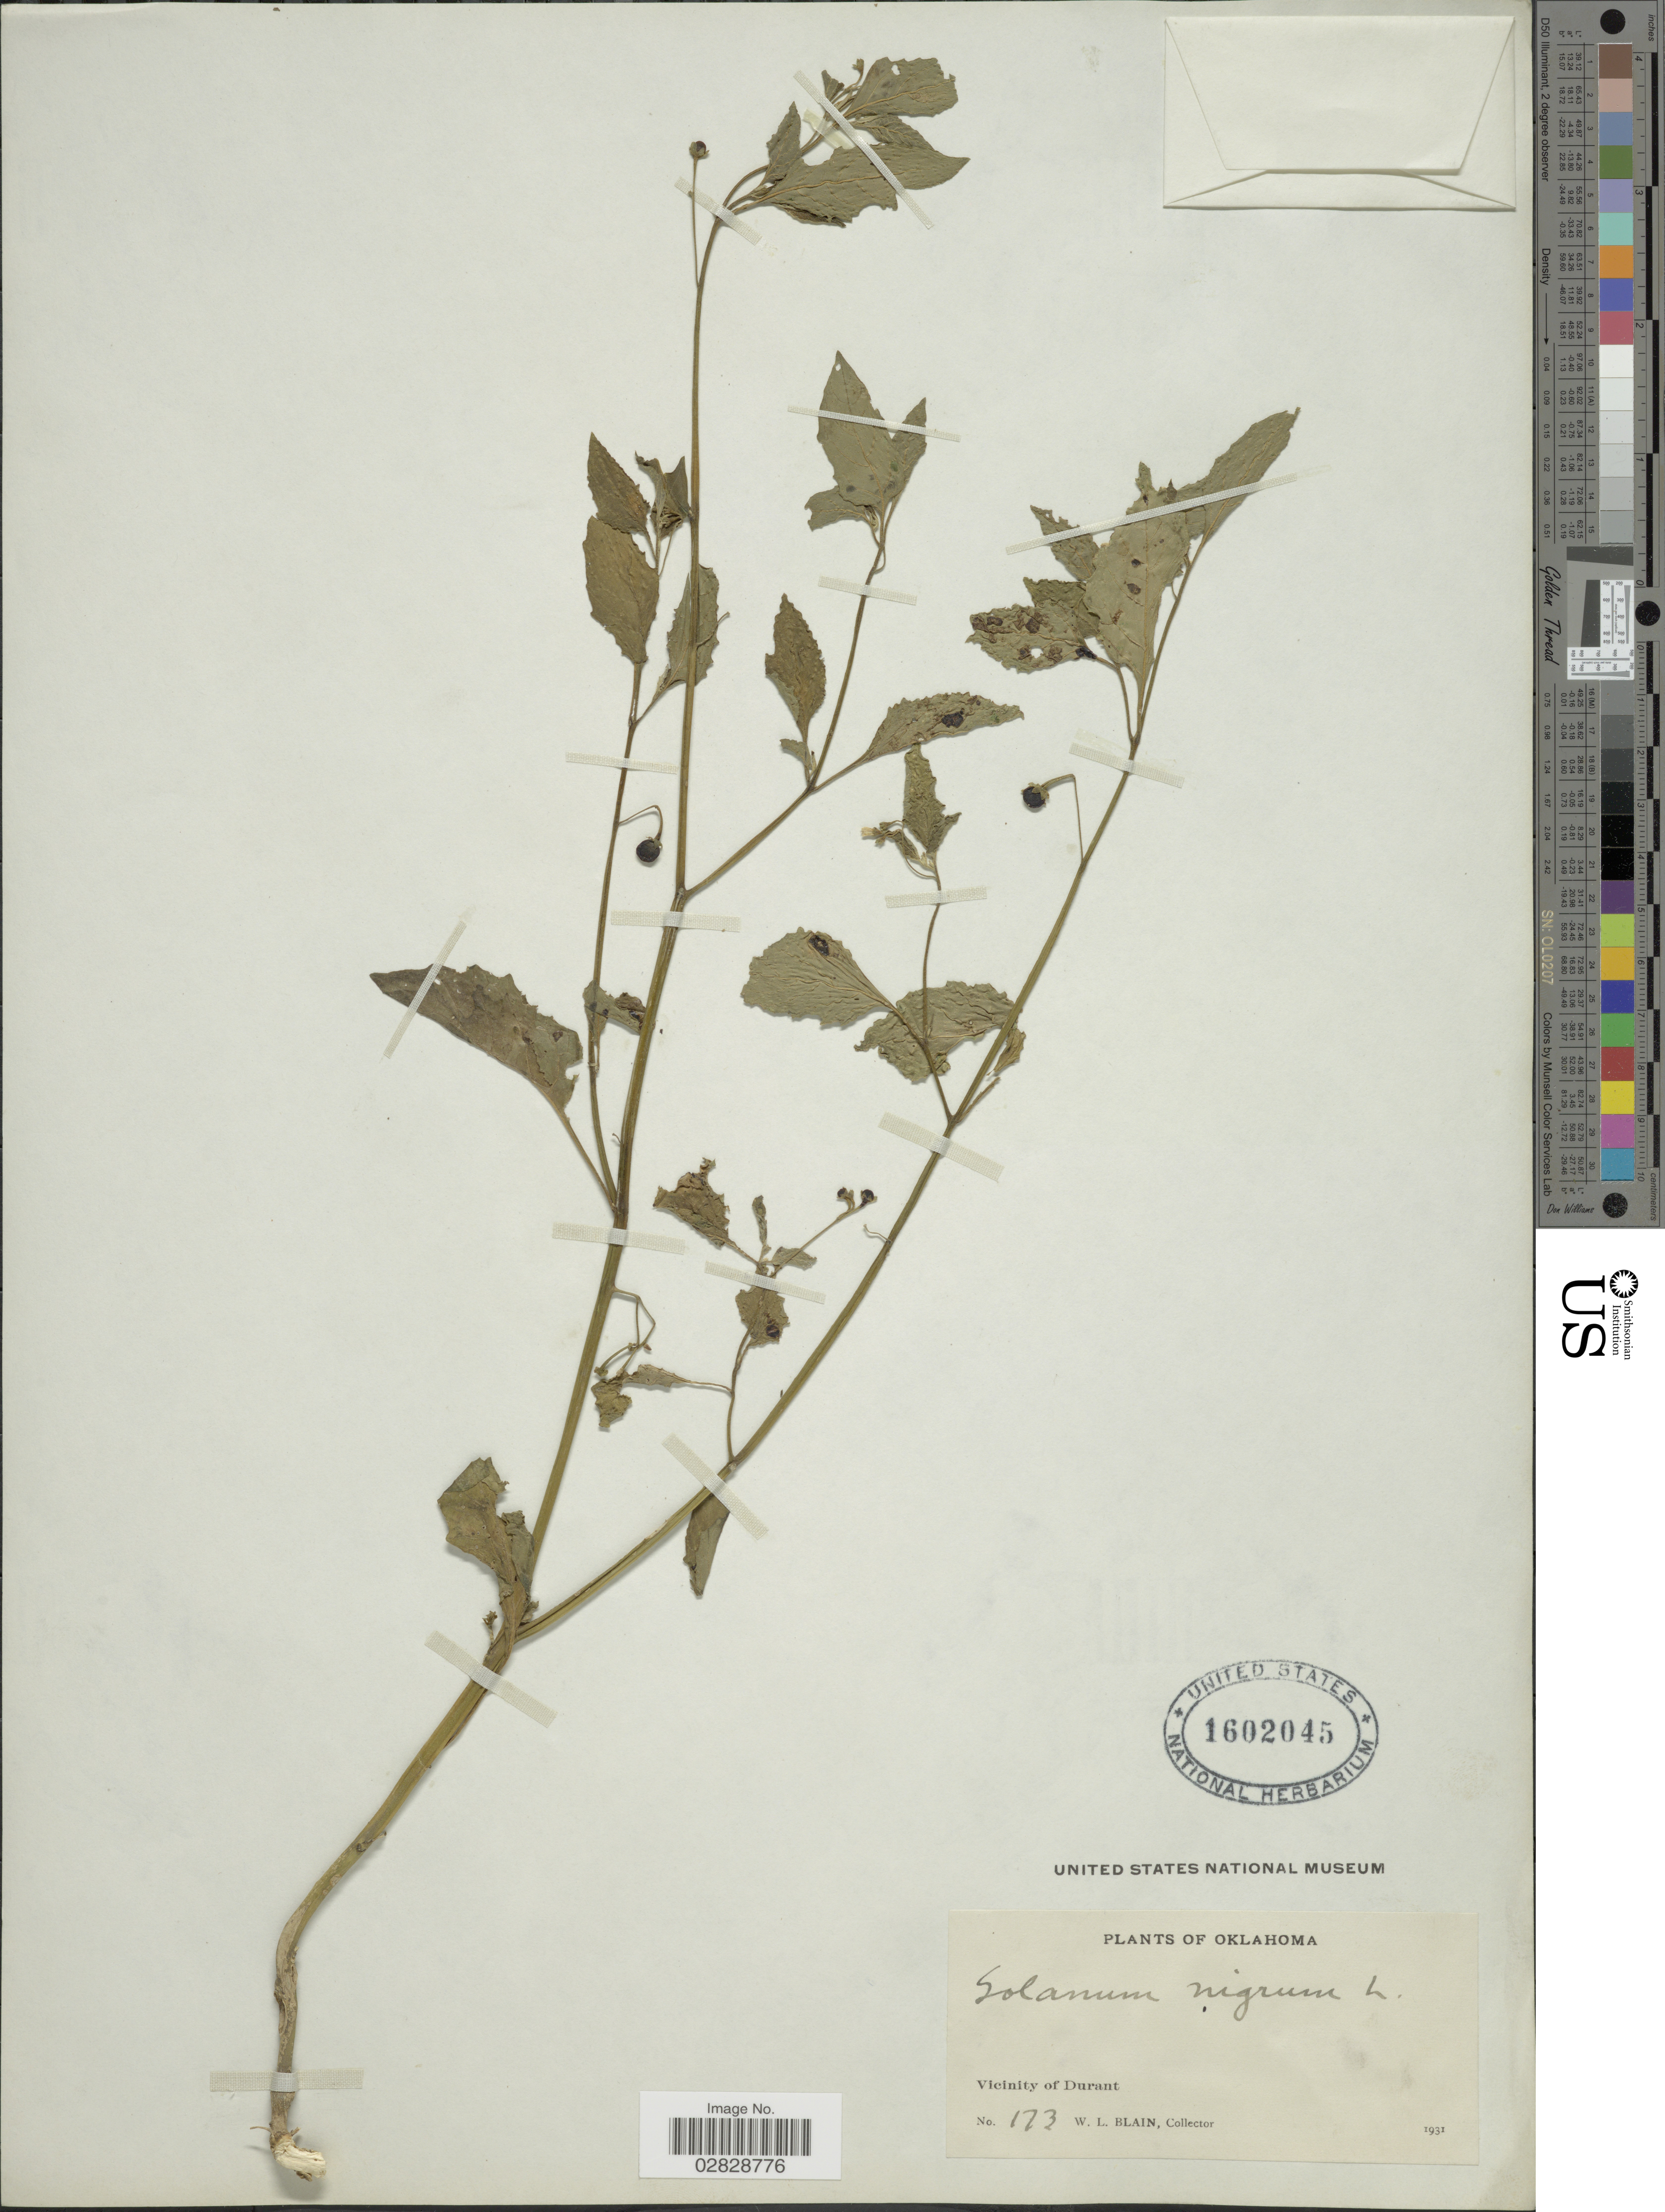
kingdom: Plantae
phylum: Tracheophyta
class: Magnoliopsida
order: Solanales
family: Solanaceae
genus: Solanum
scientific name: Solanum emulans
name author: Raf.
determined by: Knapp, S. D.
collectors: W. Blain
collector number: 173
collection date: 1931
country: United States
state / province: Oklahoma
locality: Vicinity of Durant.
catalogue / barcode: US 1602045